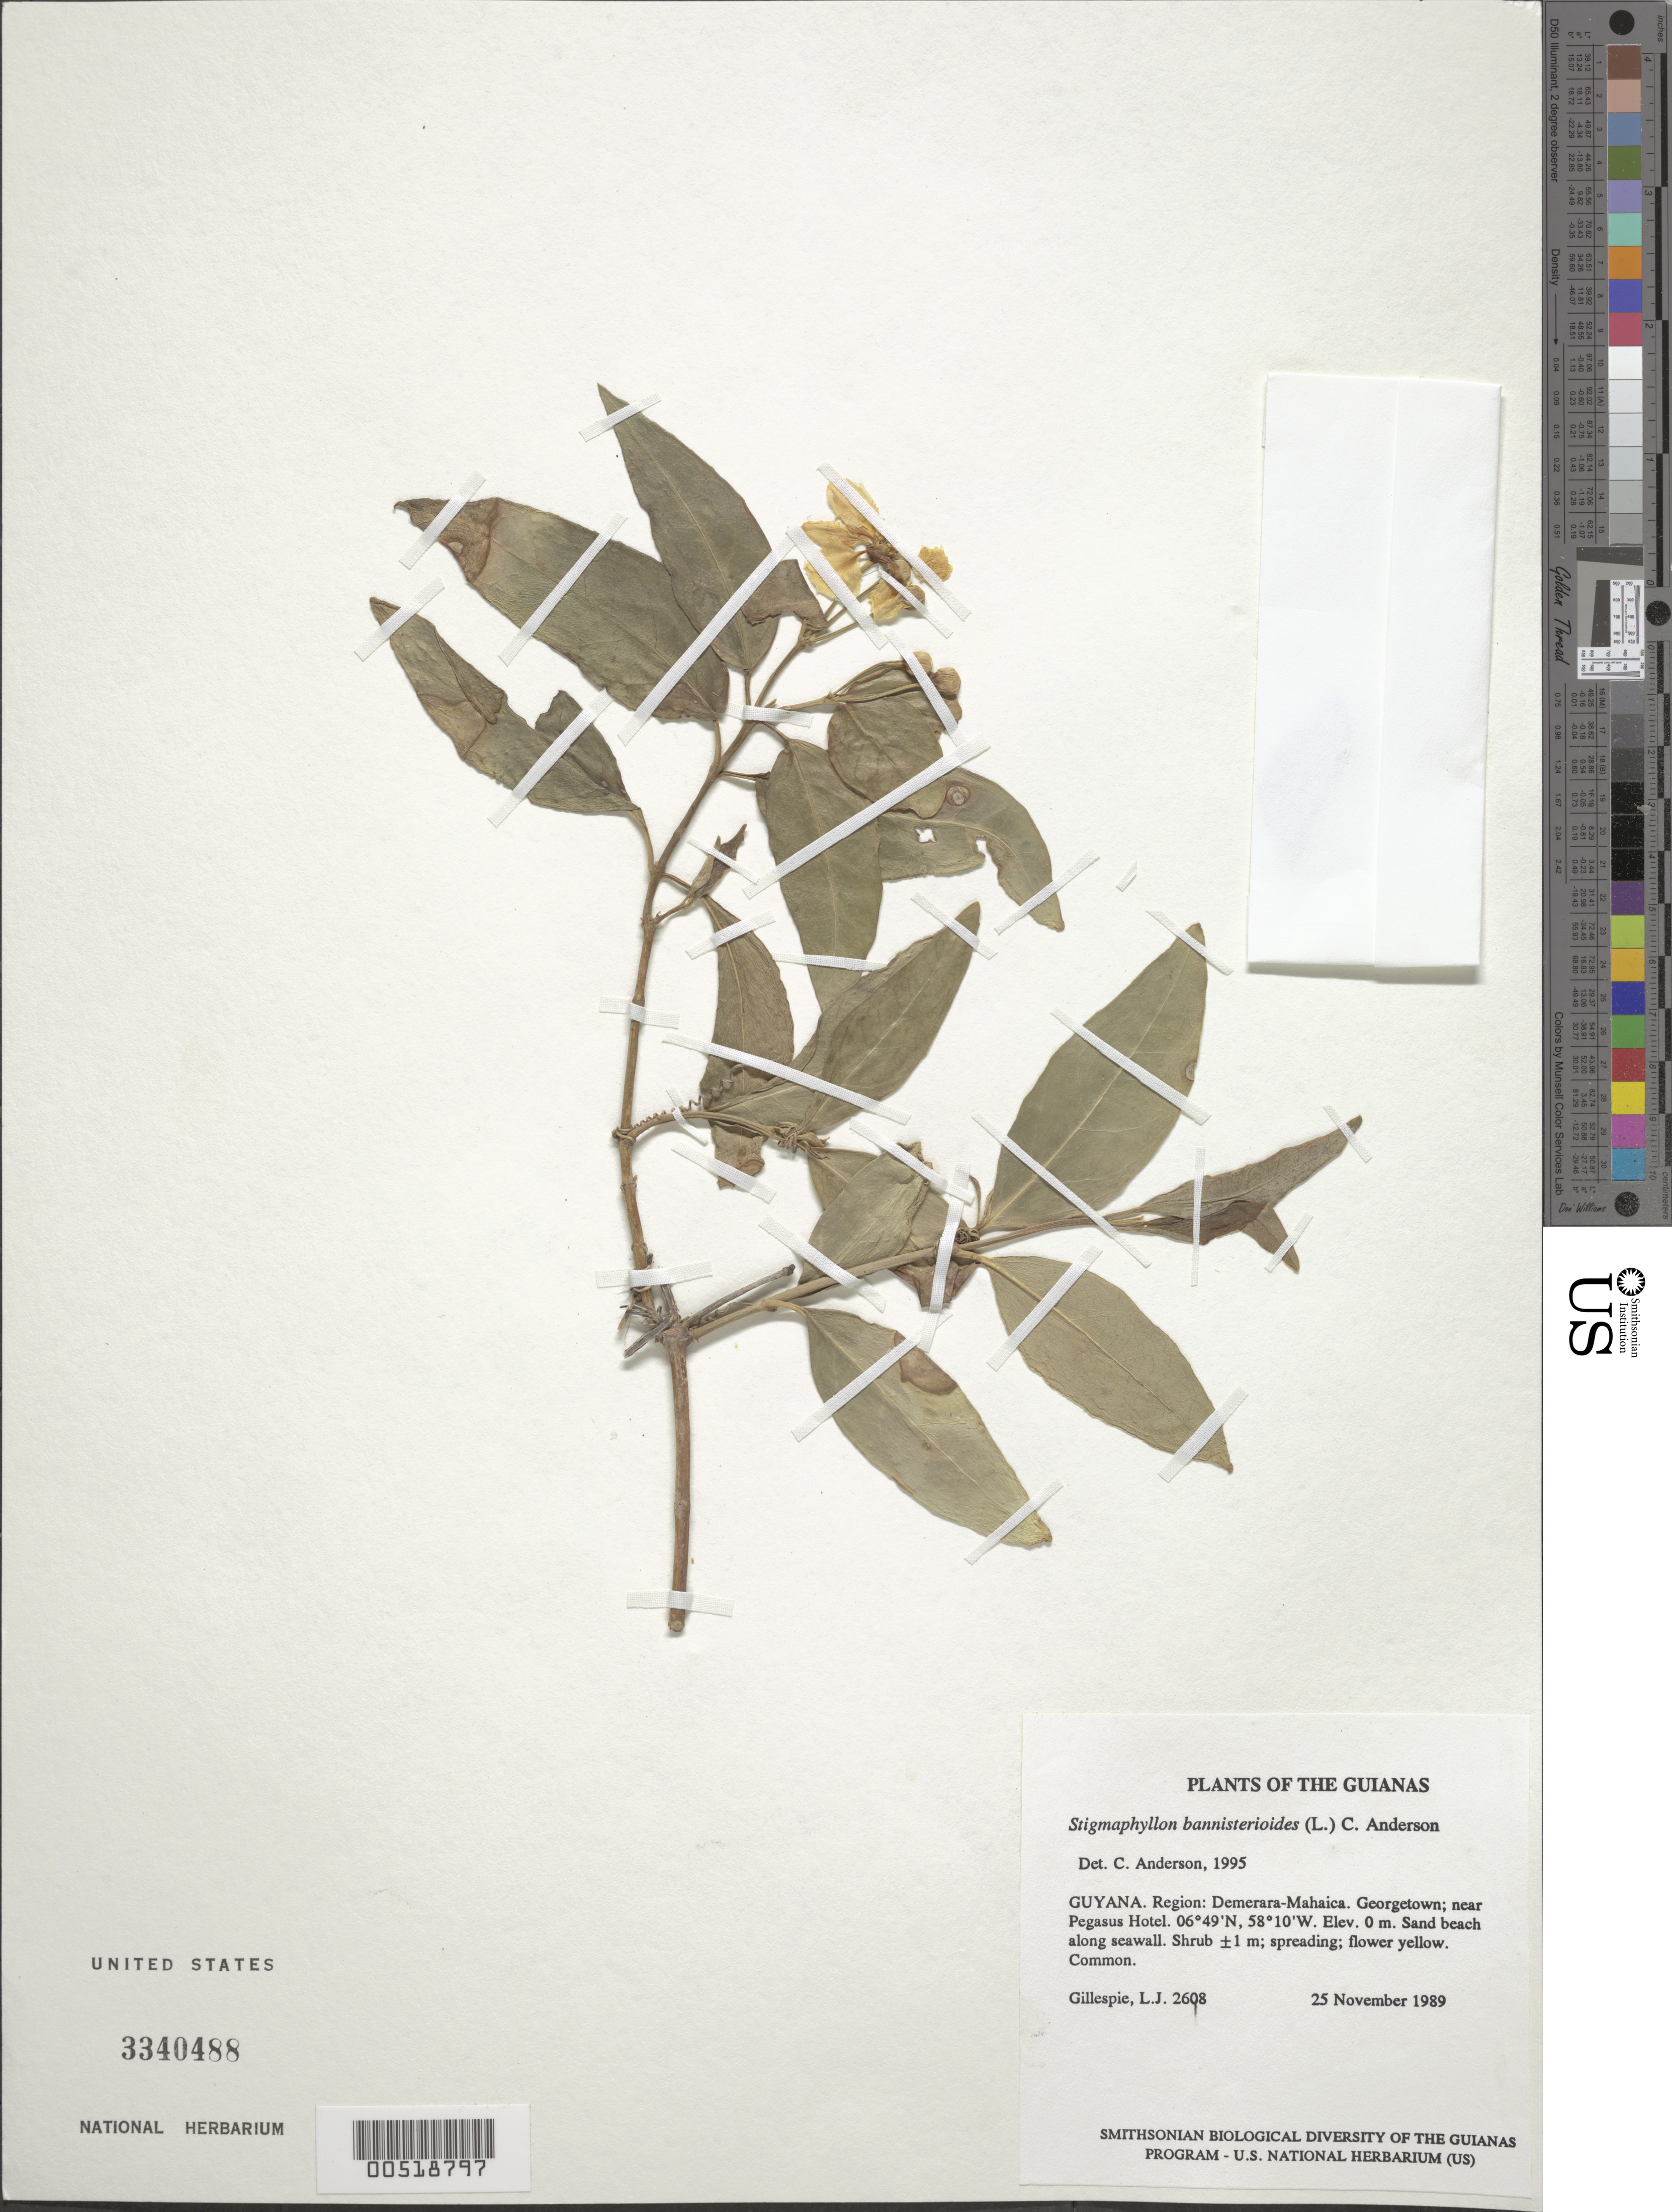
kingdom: Plantae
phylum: Tracheophyta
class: Magnoliopsida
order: Malpighiales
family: Malpighiaceae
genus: Stigmaphyllon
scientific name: Stigmaphyllon bannisterioides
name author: (L.) C.E. Anderson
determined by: Anderson, C.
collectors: L. J. Gillespie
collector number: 2608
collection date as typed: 25 November 1989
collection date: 1989-11-25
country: Guyana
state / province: Demerara-Mahaica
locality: Georgetown; near Pegasus Hotel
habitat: Sand beach along seawall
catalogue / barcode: US 3340488